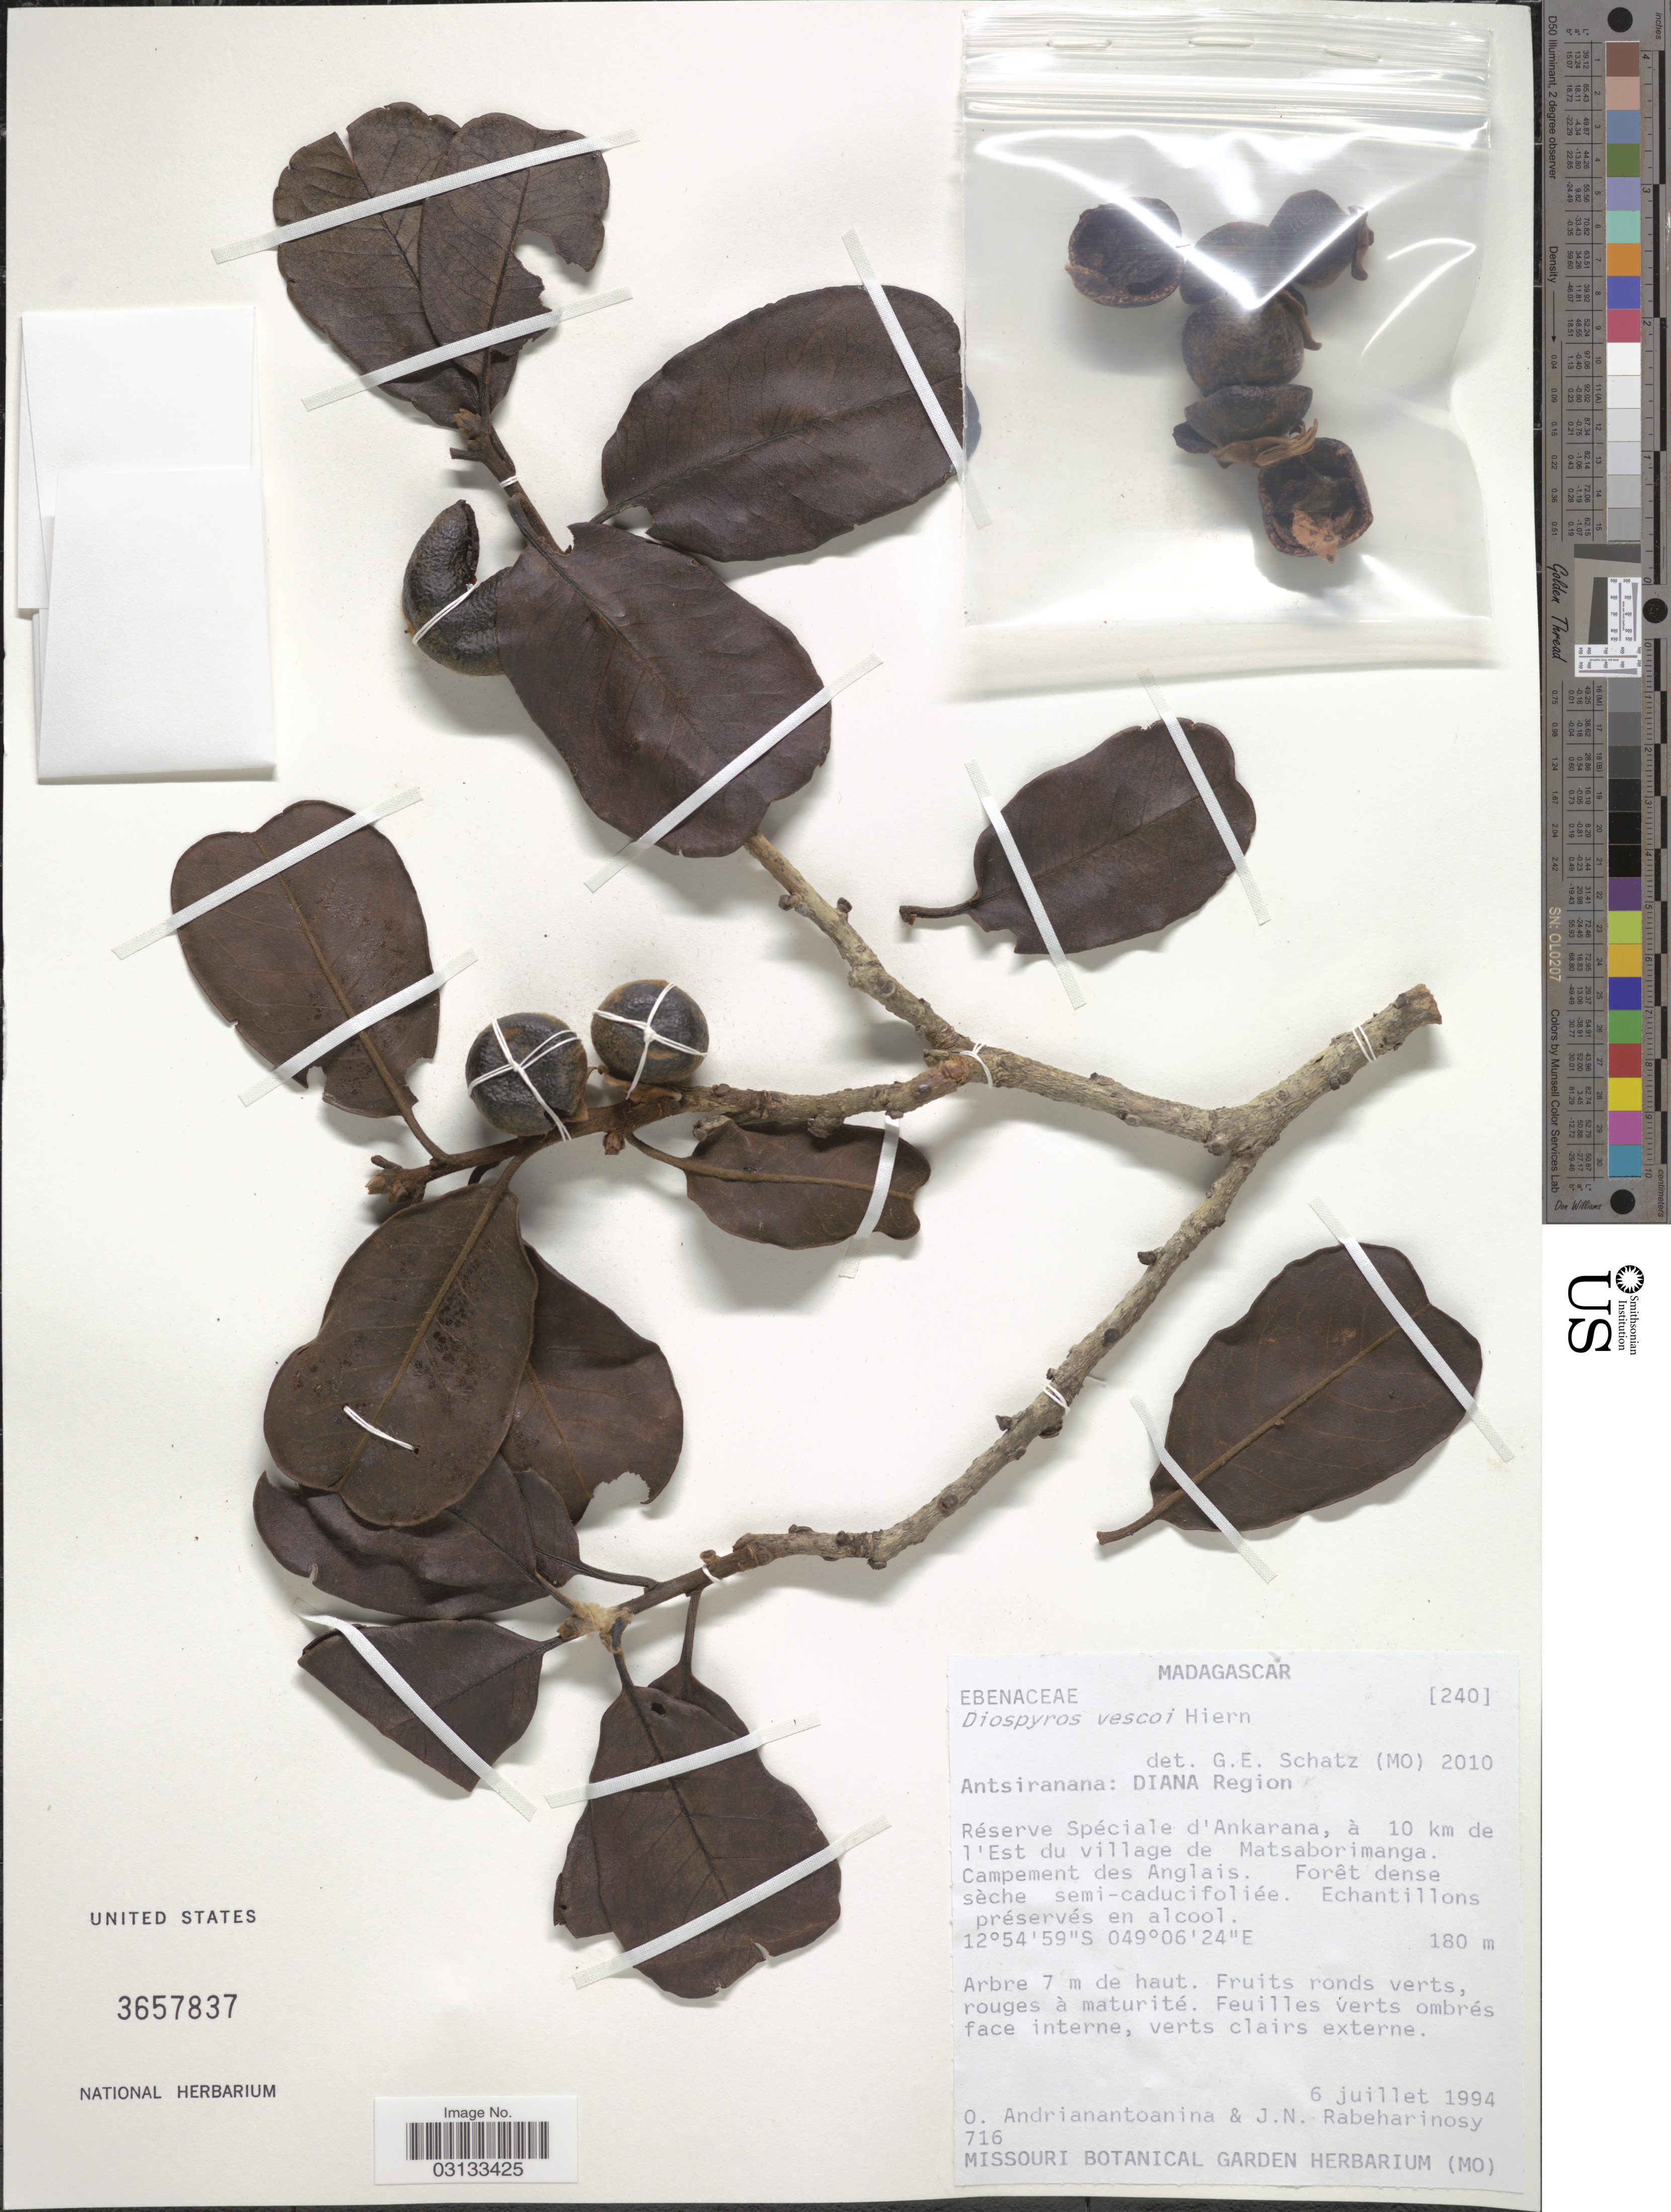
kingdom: Plantae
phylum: Tracheophyta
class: Magnoliopsida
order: Ericales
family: Ebenaceae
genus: Diospyros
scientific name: Diospyros vescoi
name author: Hiern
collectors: O. Andrianantoanina & J. N. Rabeharinosy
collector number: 716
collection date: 1994-07-06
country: Madagascar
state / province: Diana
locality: Diana Region, Réserve Spéciale d'Ankarana, à 10 km de l'Est du village de Matsaborimanga, Campement des Anglais.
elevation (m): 180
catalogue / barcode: US 3657837